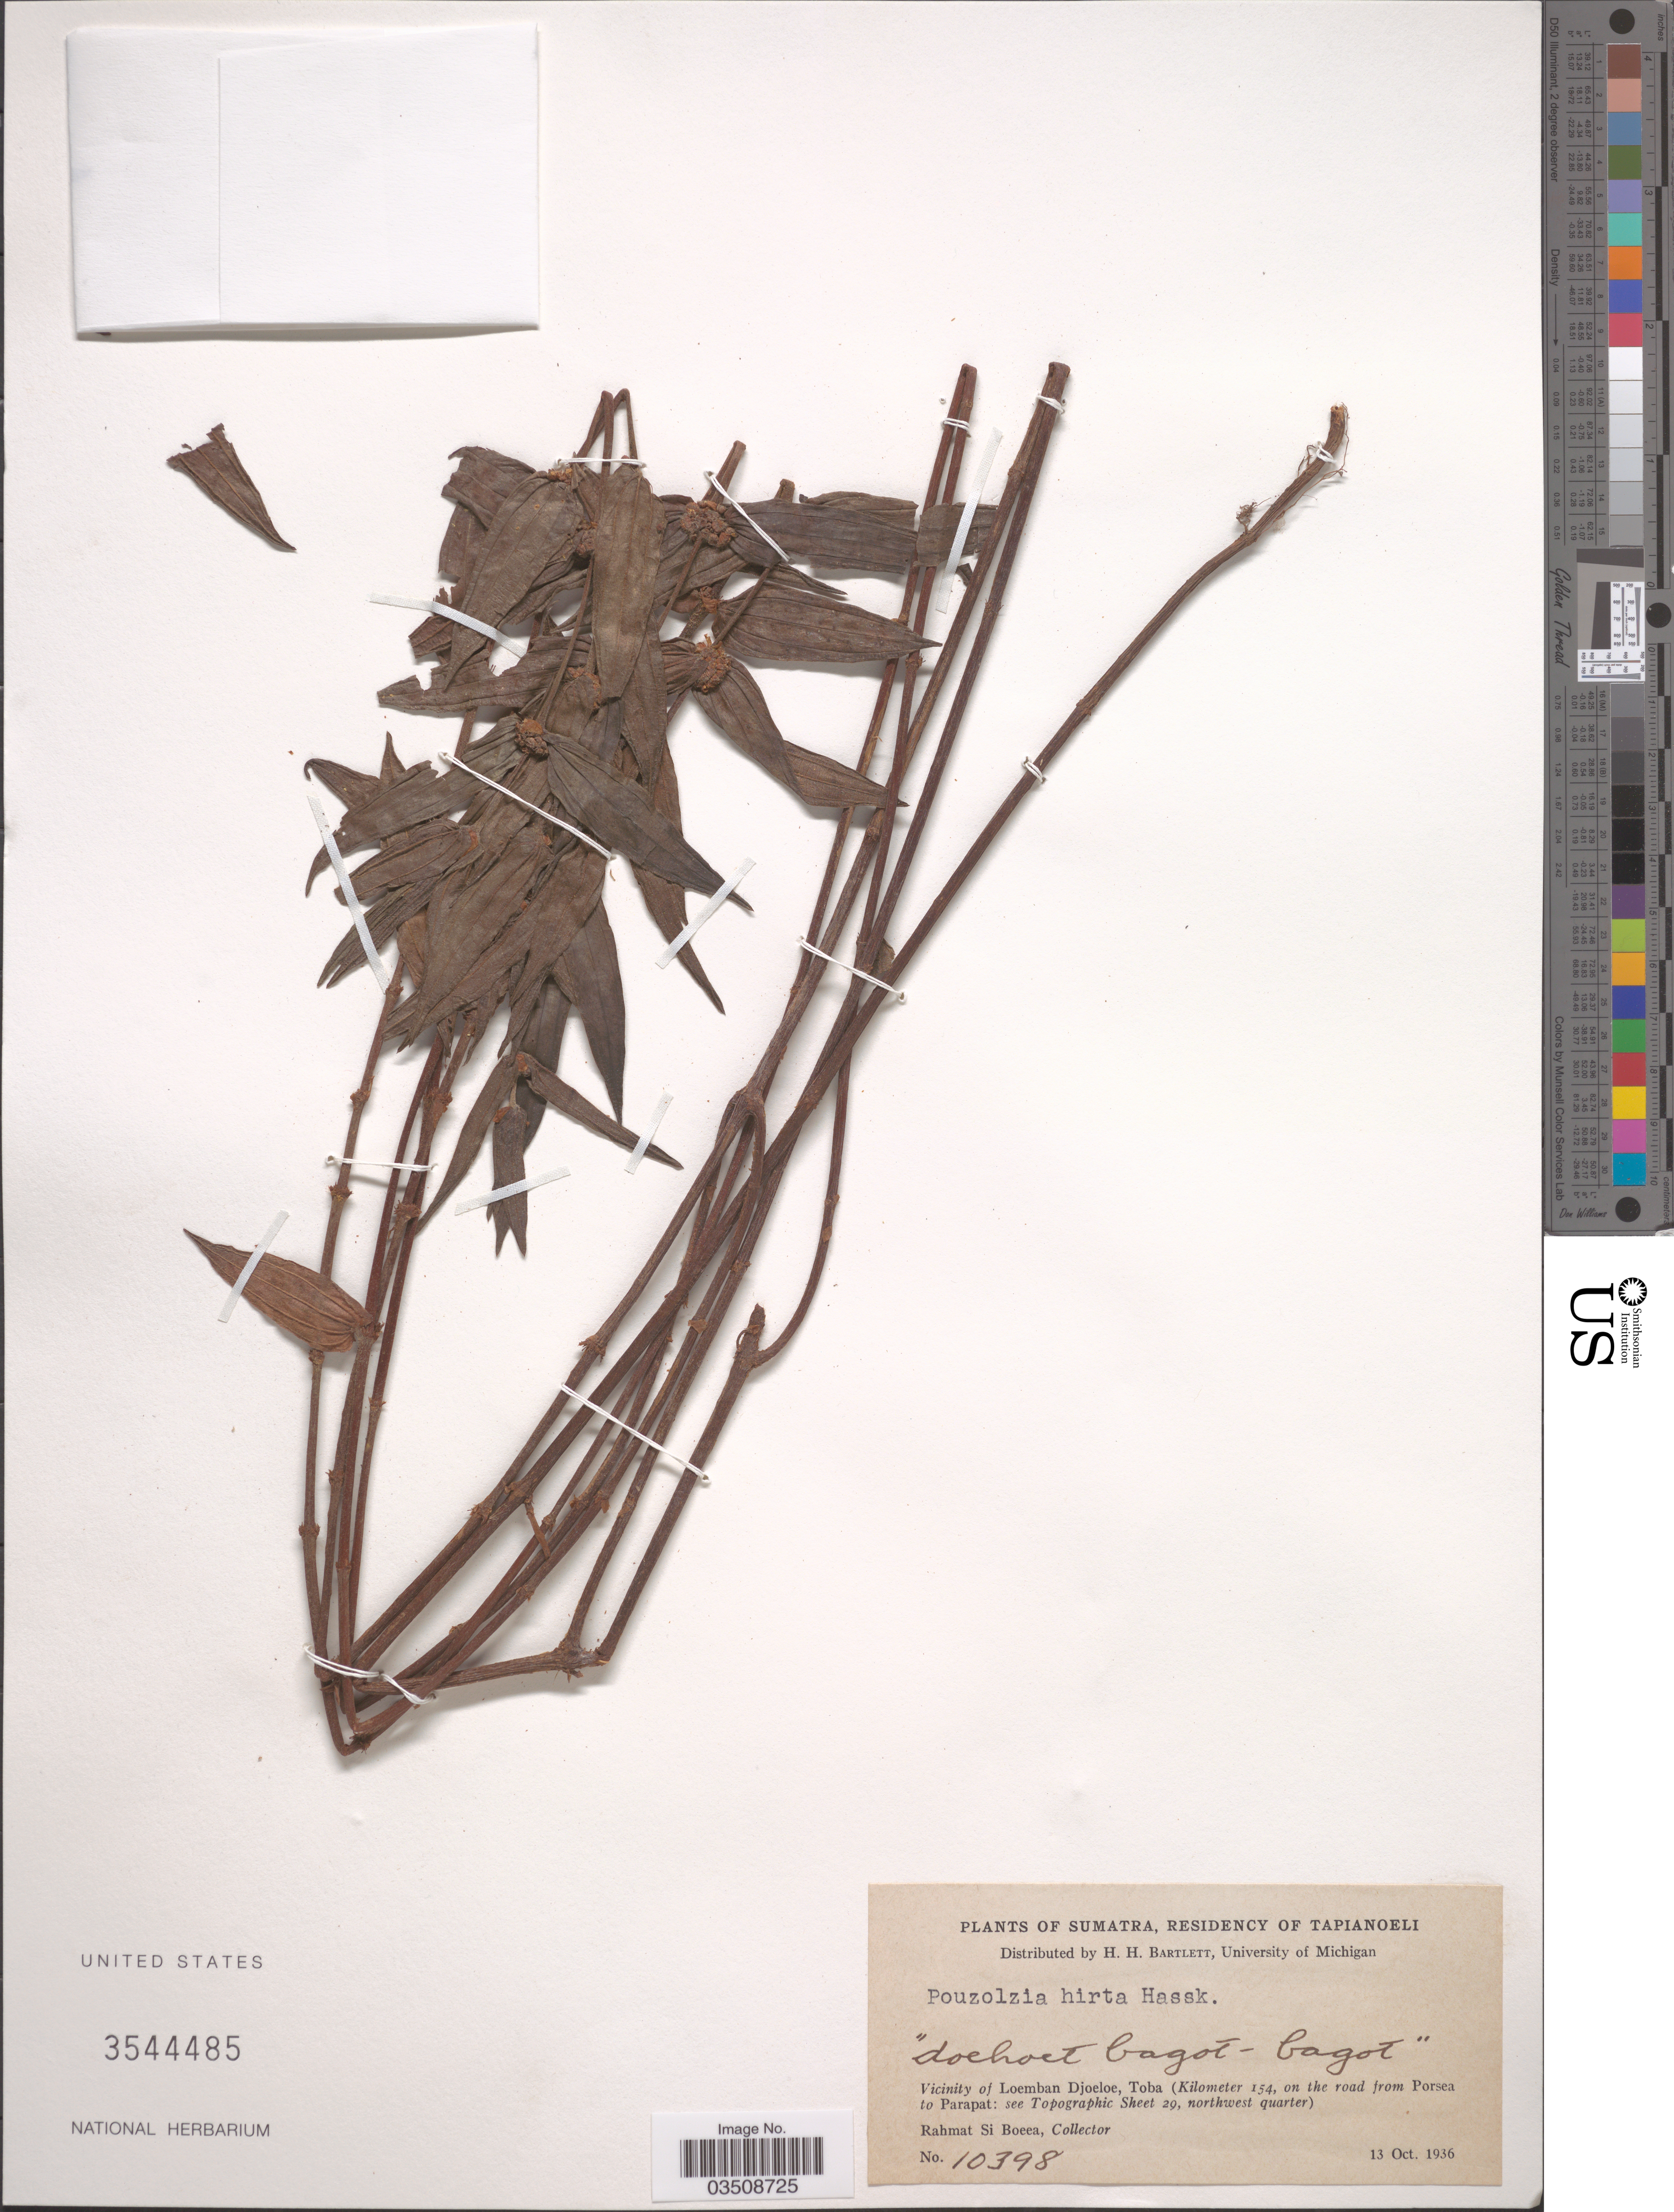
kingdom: Plantae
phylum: Tracheophyta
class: Magnoliopsida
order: Rosales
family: Urticaceae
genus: Gonostegia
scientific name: Gonostegia triandra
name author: (Blume) Miq.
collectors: Rahmat Si Boeea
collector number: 10398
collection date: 1936-10-13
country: Indonesia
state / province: Sumatra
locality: Residency of Tapianoeli. Vicinity of Loemban Djoeloe, Toba (Kilometer 154, on the road from Porsea to Parapat: see Topographic Sheet 29, northwest quarter).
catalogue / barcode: US 3544485